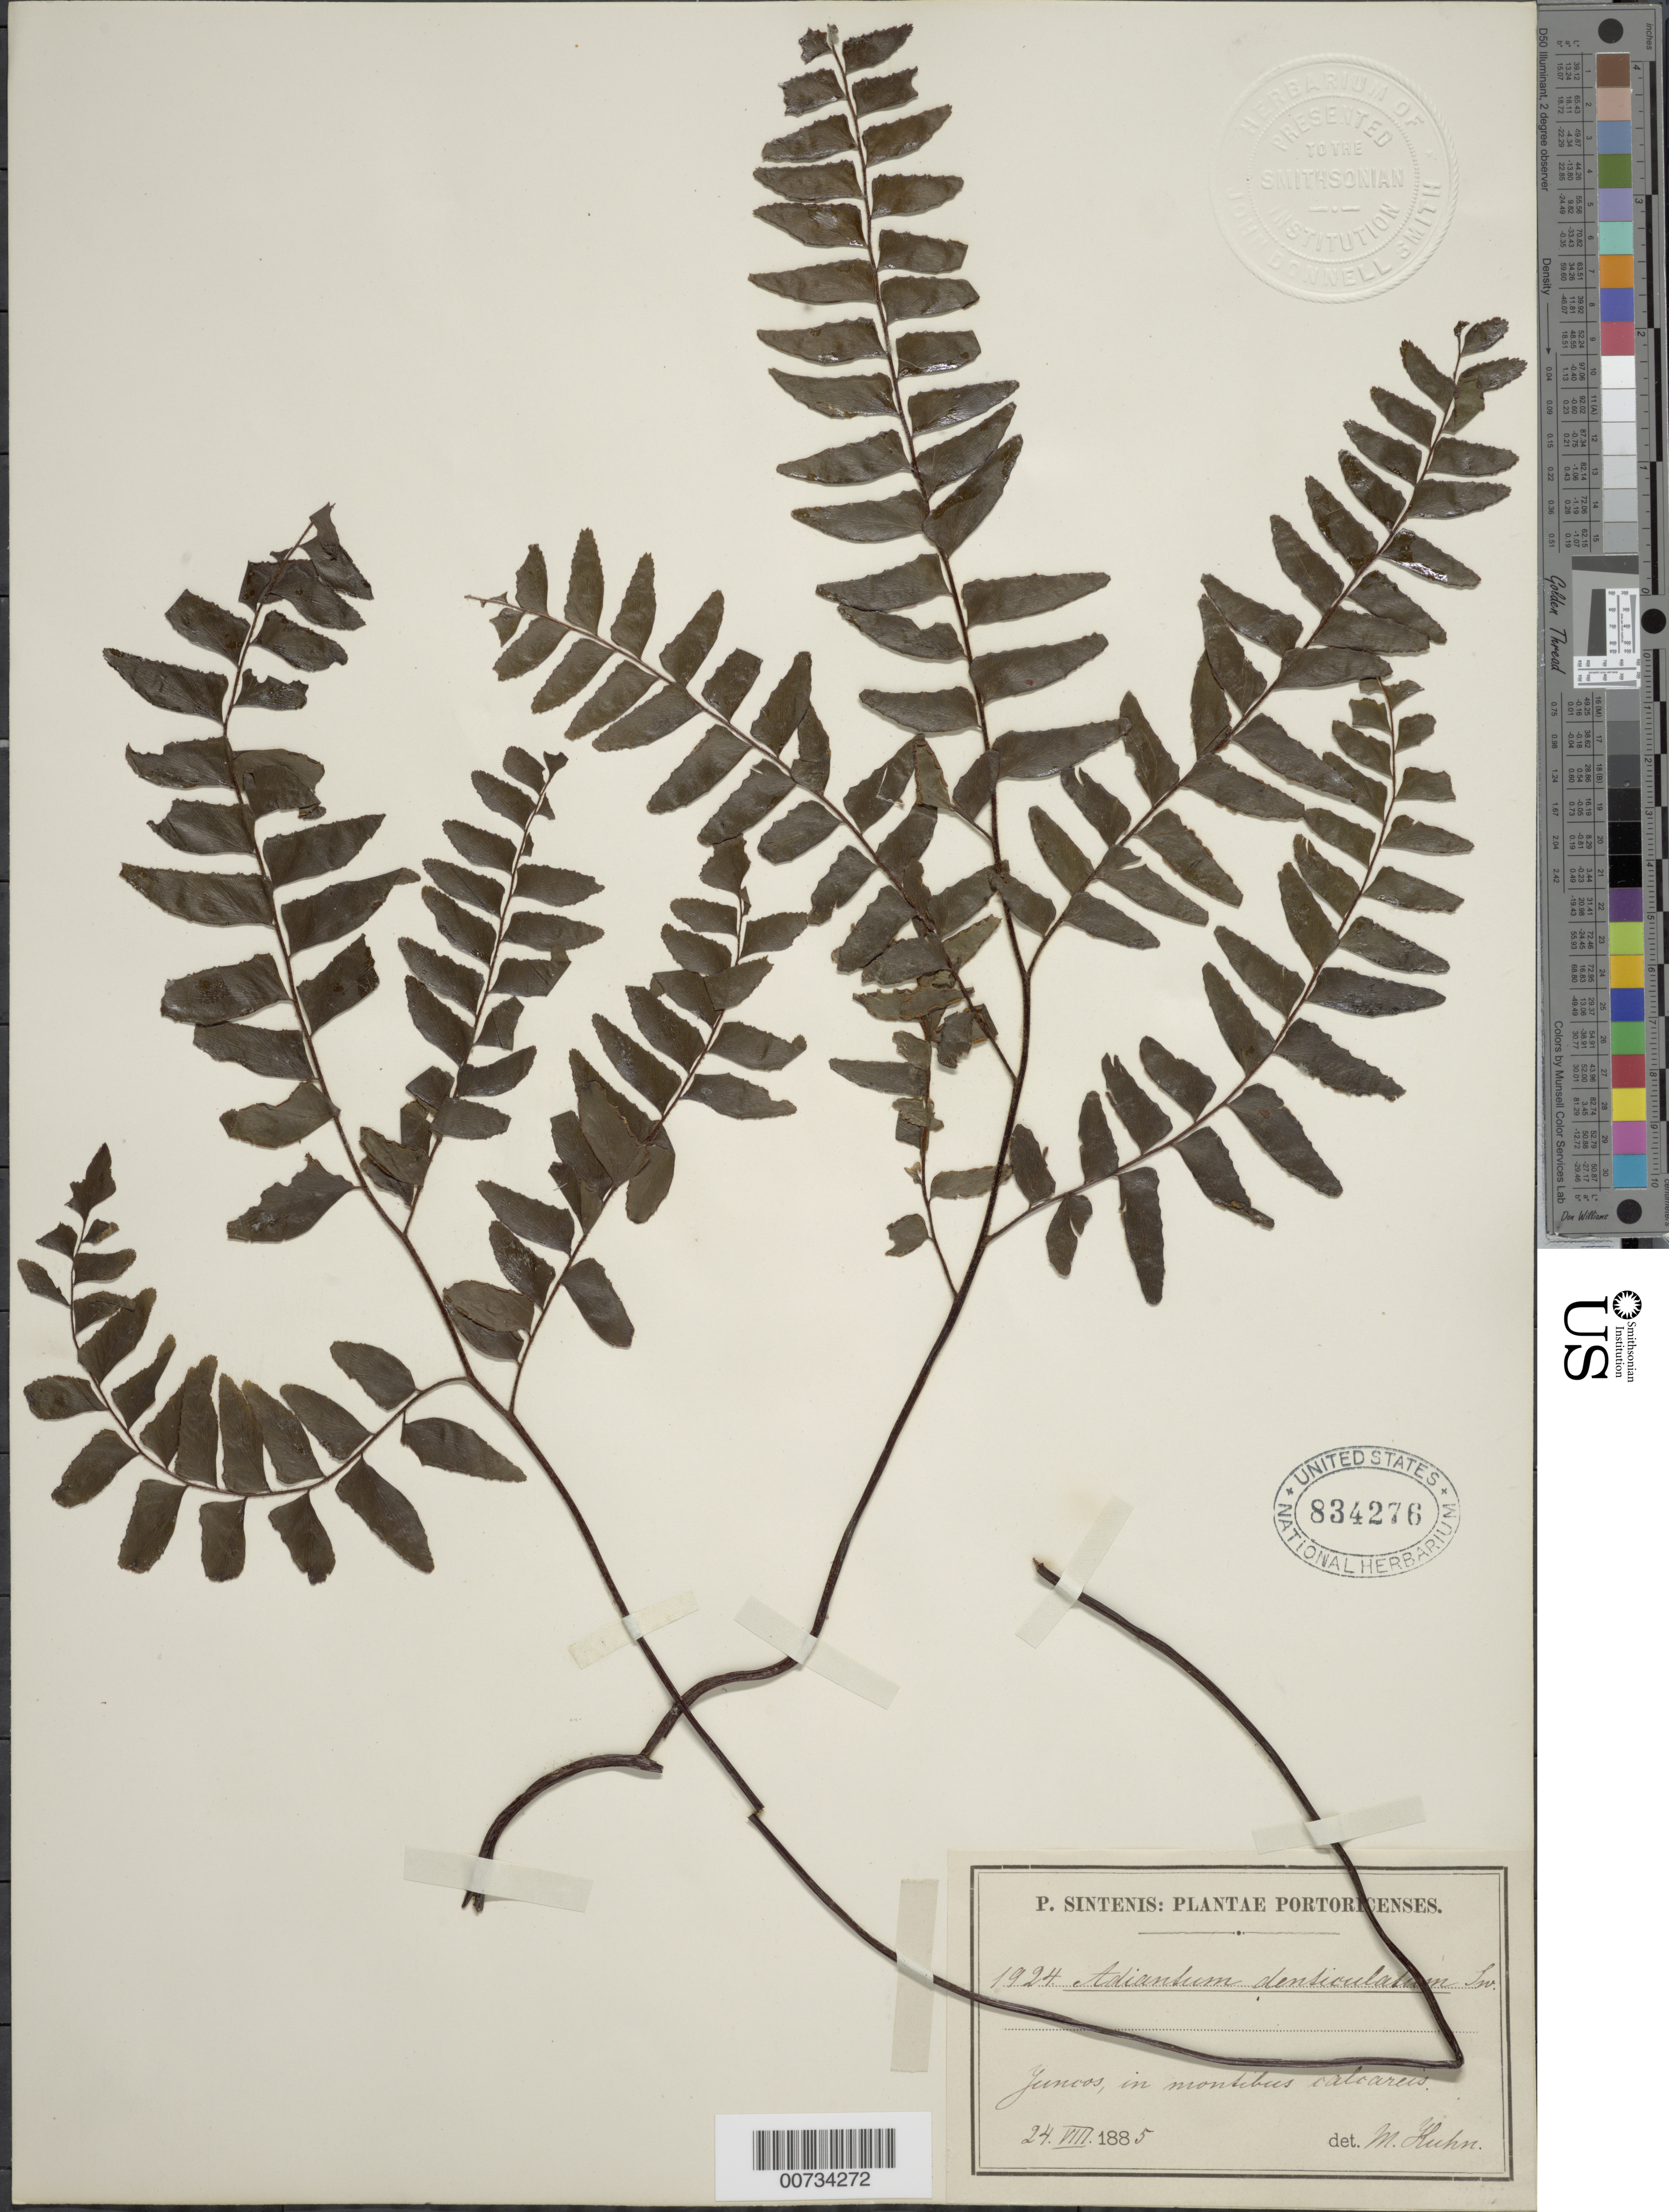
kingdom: Plantae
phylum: Tracheophyta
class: Polypodiopsida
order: Polypodiales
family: Pteridaceae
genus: Adiantum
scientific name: Adiantum latifolium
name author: Lam.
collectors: P. Sintenis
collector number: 1924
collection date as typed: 24 Aug 1885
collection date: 1885-08-24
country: Puerto Rico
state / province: Juncos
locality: Juncos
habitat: In montibus calcareis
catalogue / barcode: US 834276